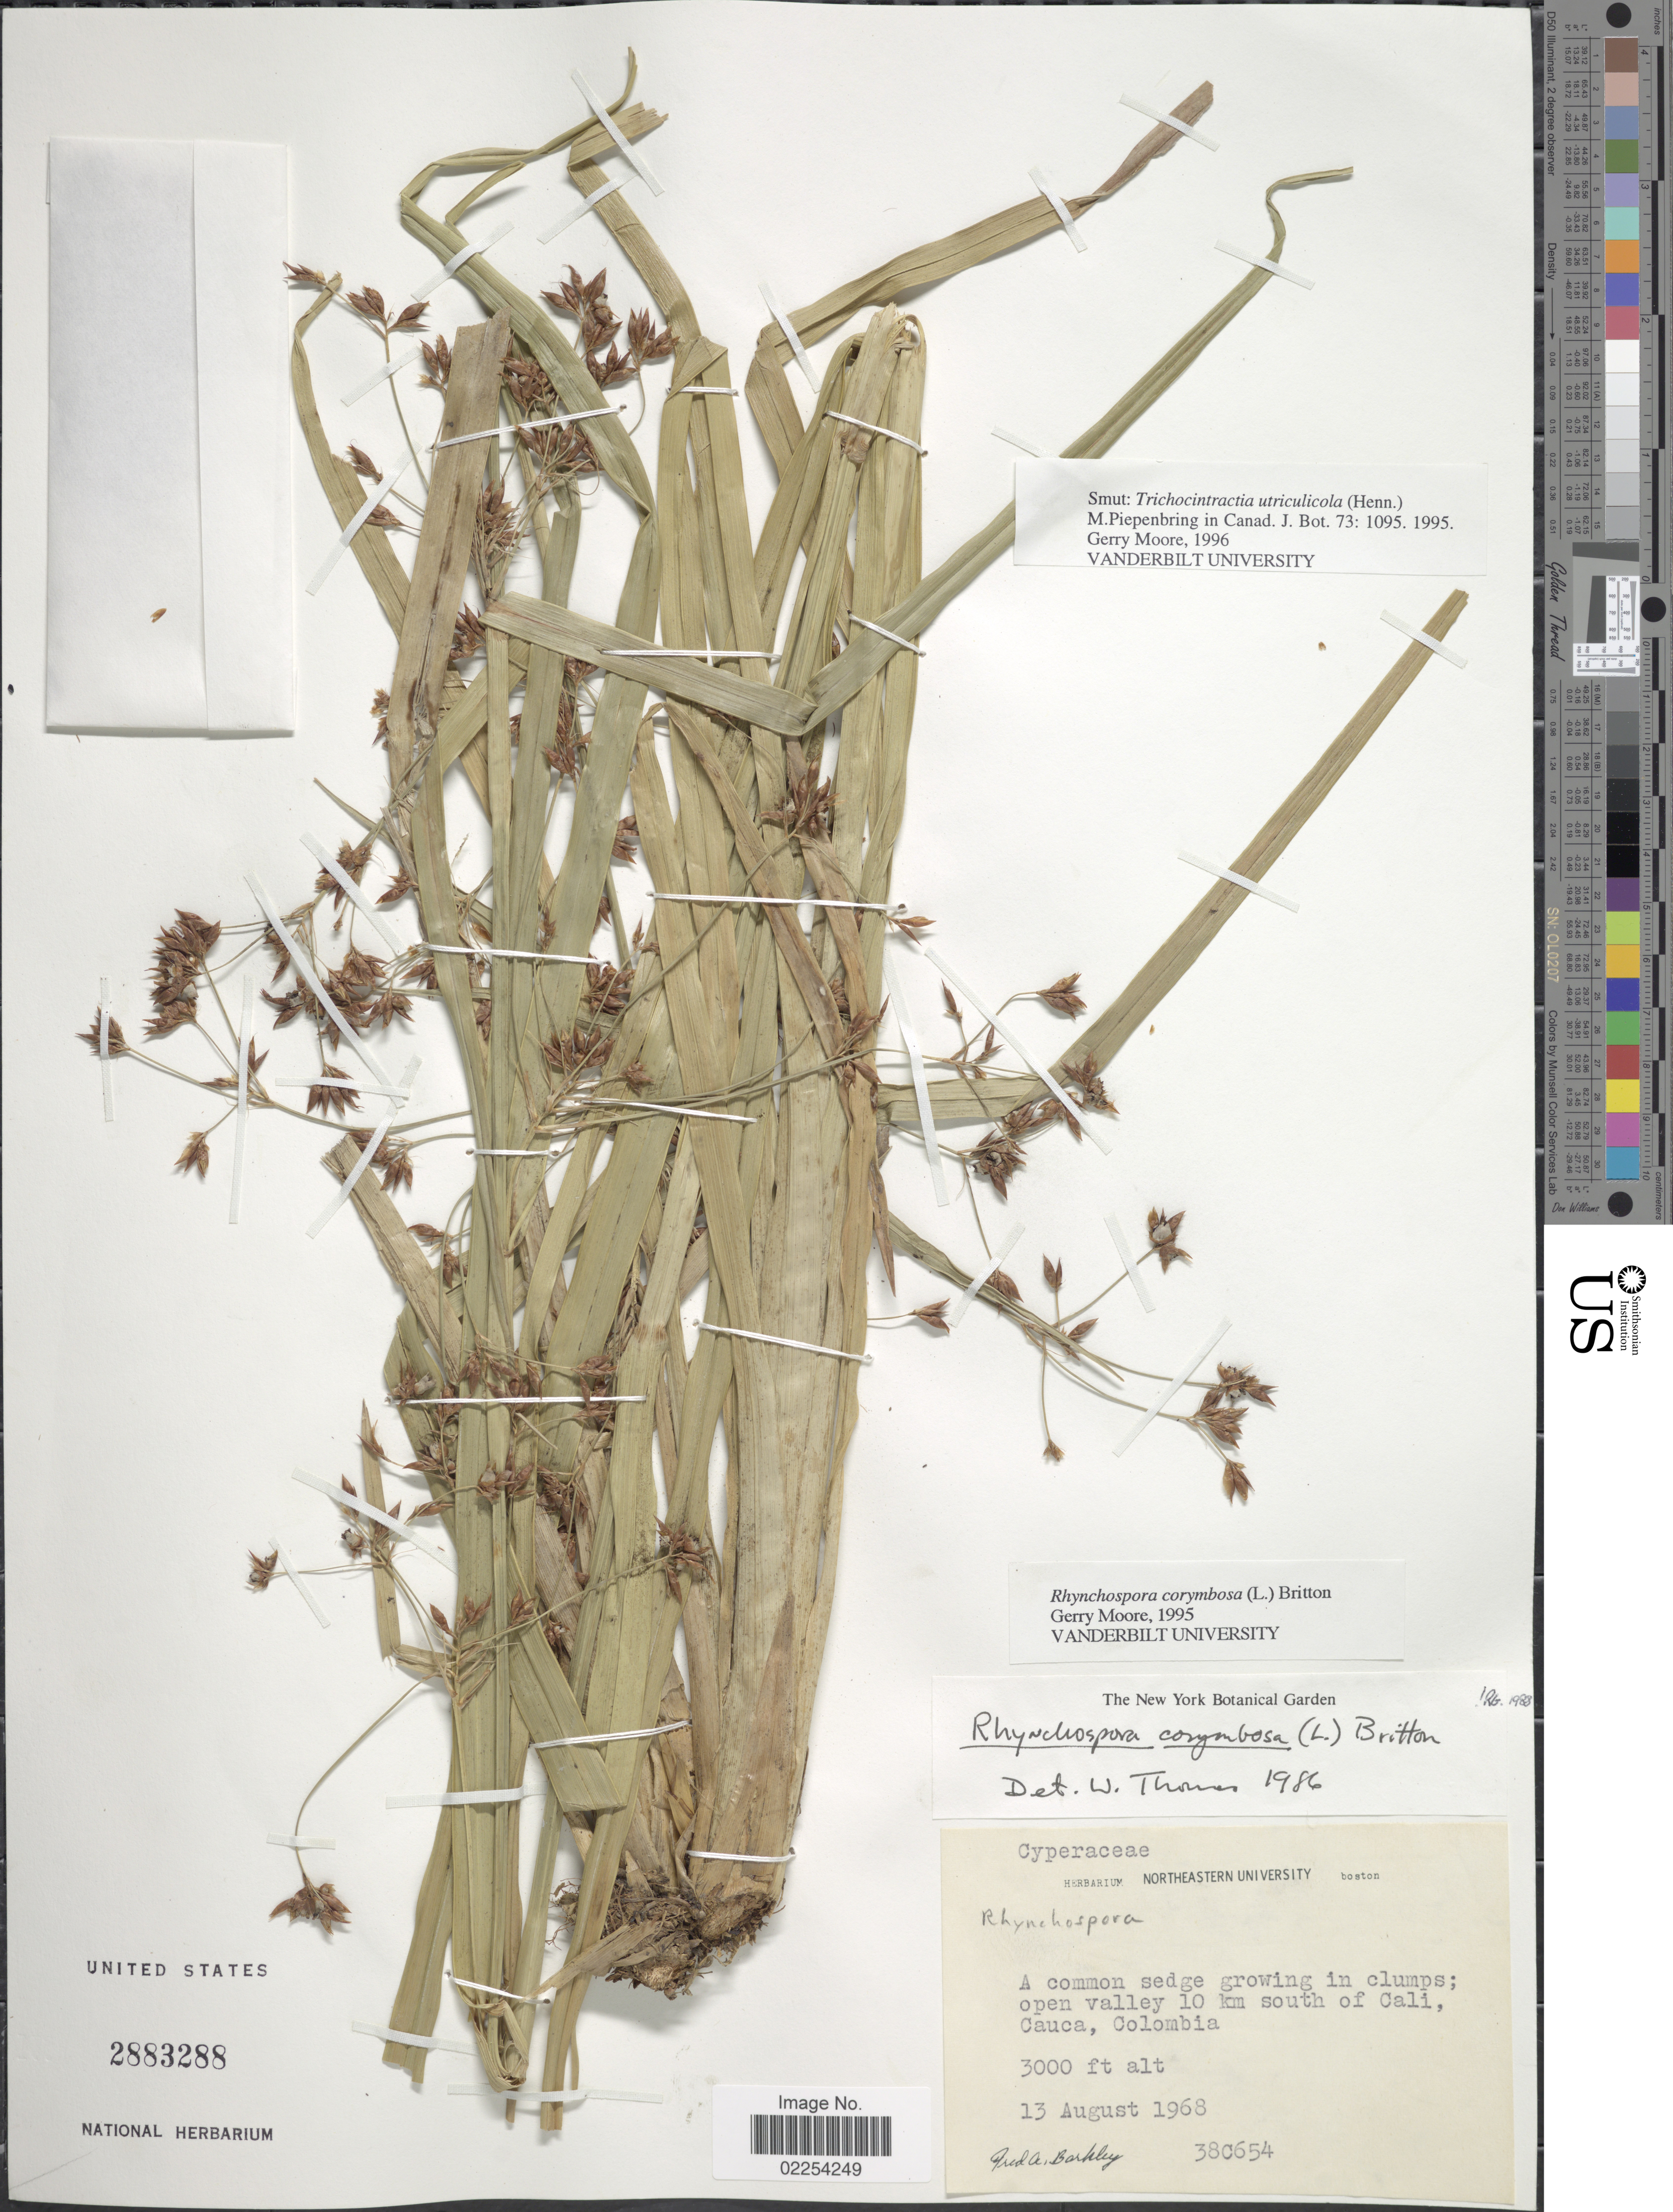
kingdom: Plantae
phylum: Tracheophyta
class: Liliopsida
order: Poales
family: Cyperaceae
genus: Rhynchospora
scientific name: Rhynchospora corymbosa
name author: (L.) Britton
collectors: F. A. Barkley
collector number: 380654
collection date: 1968-08-13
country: Colombia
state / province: Cauca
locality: A common sedge growing in clumps: open valley 10 km south of Cali, Cauca, Colombia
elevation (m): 914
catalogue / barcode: US 2883288